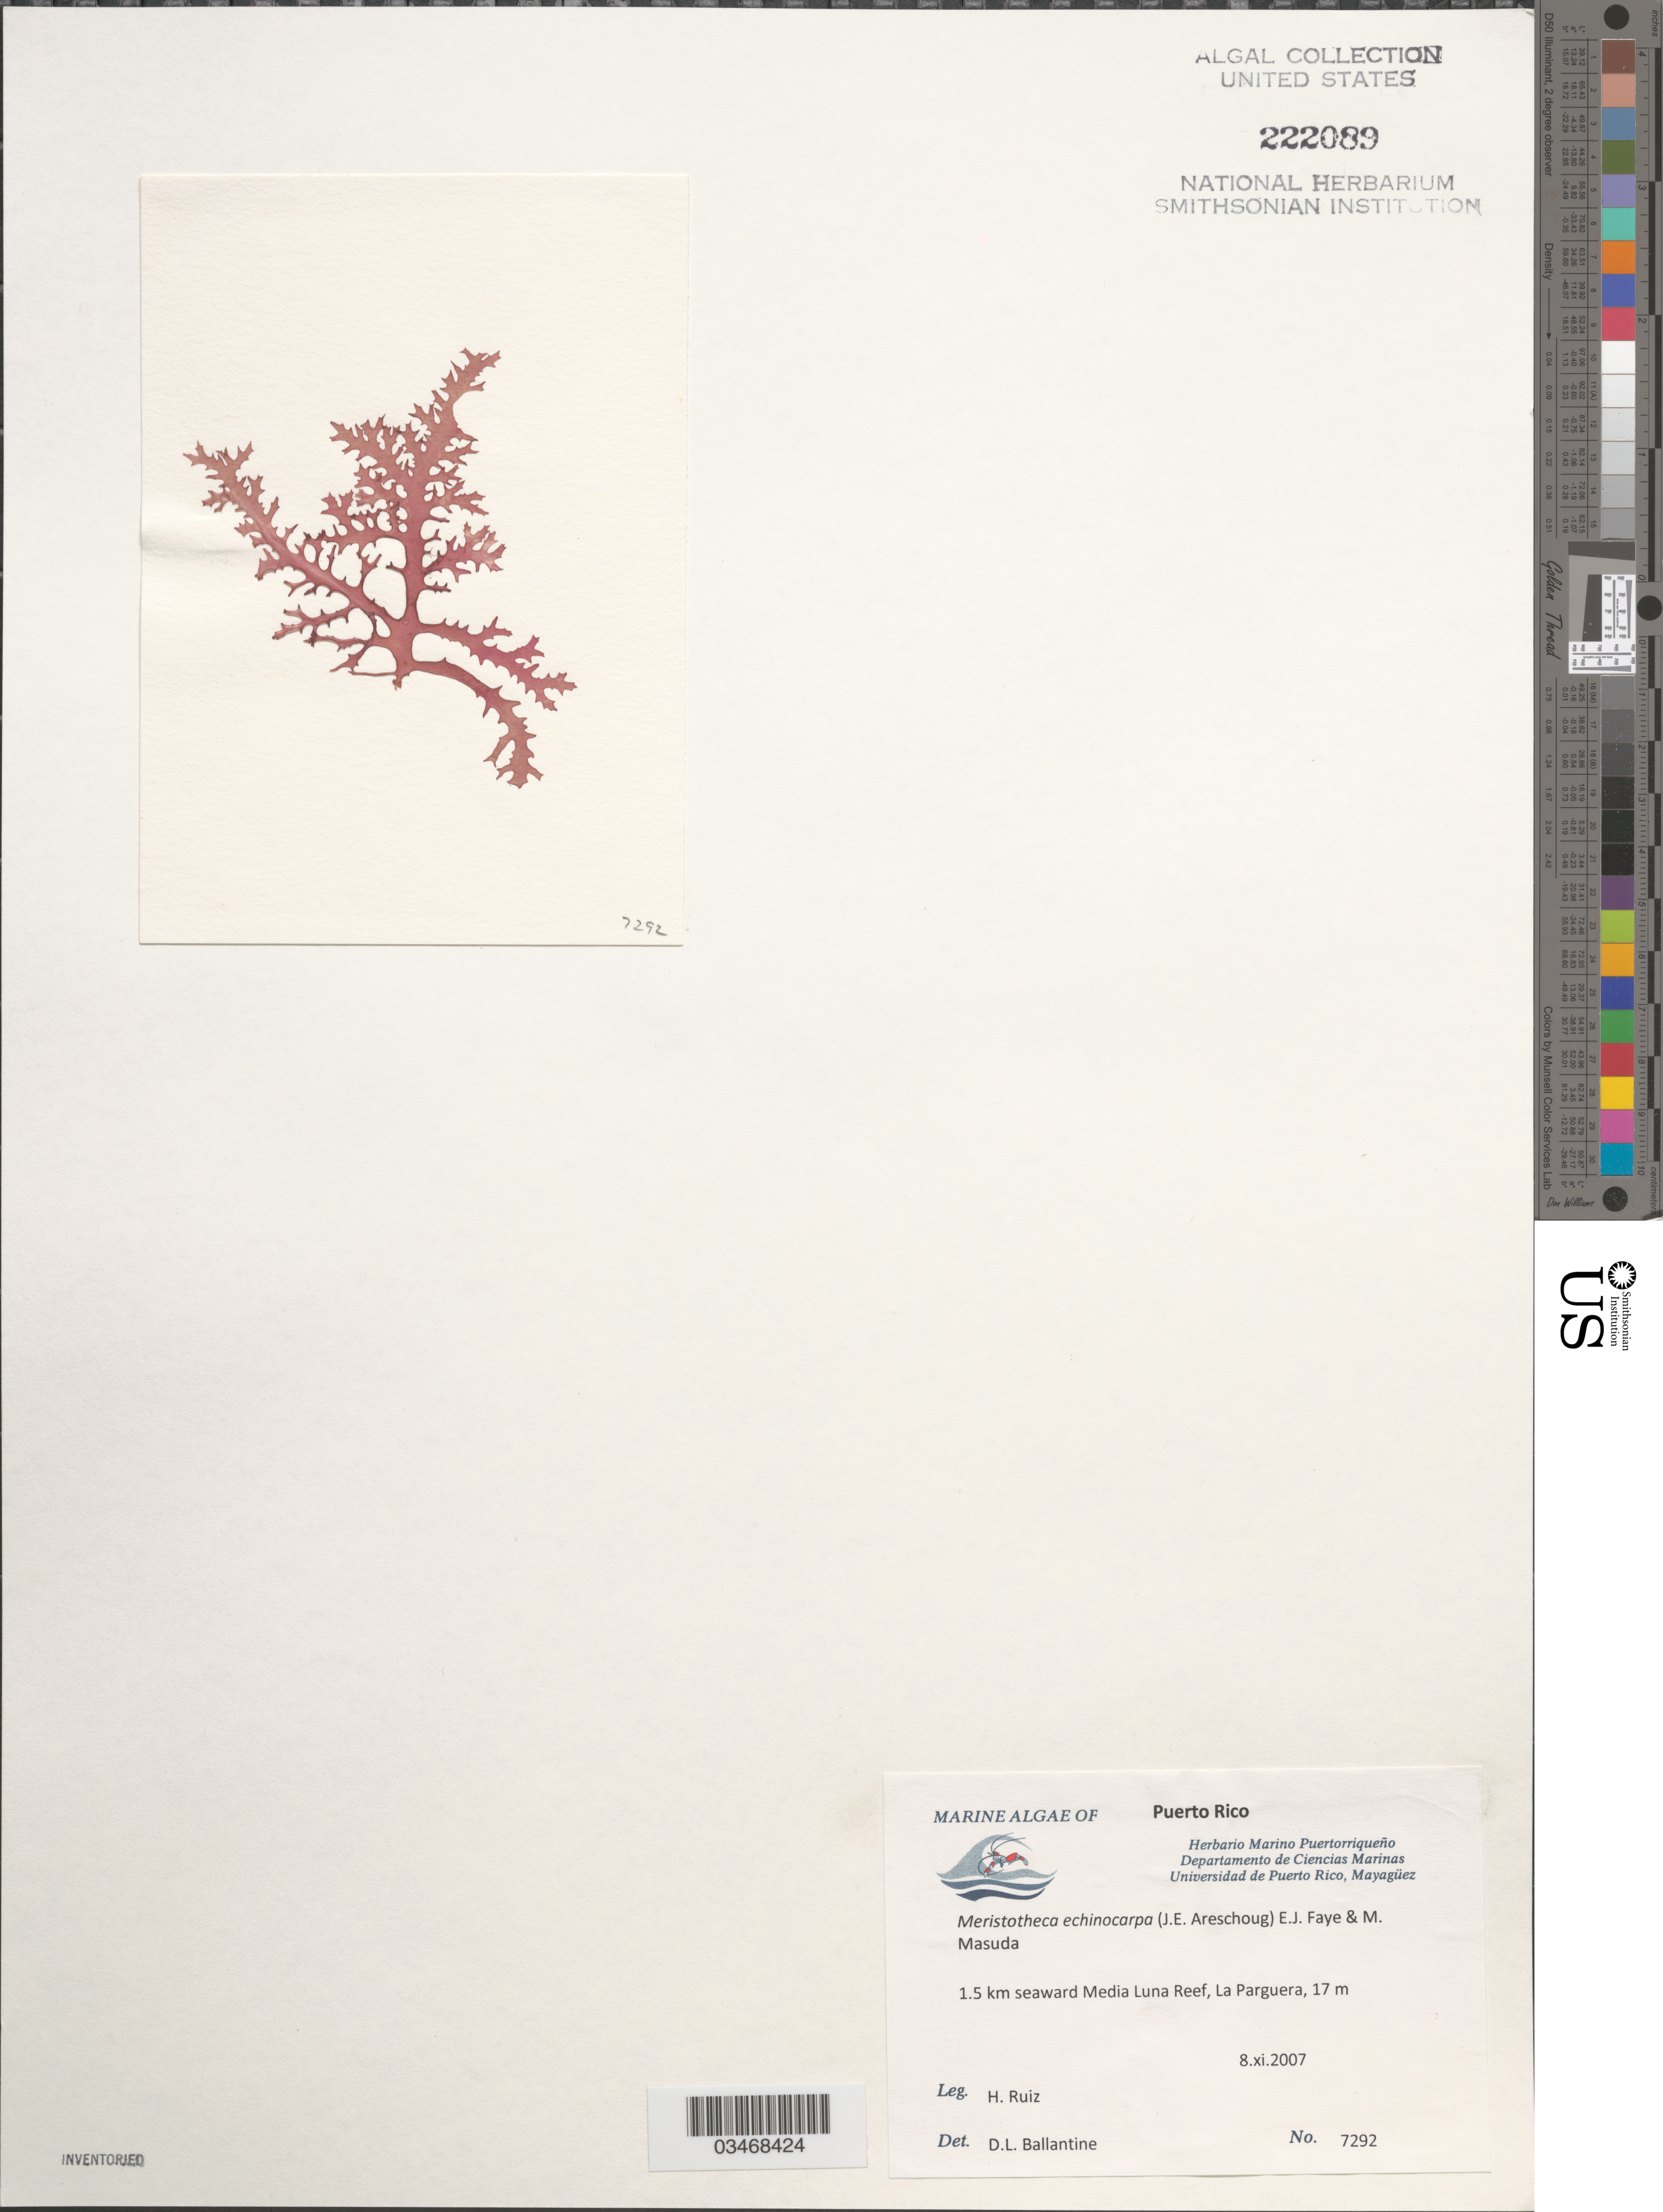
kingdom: Plantae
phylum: Rhodophyta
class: Florideophyceae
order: Gigartinales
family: Solieriaceae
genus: Meristotheca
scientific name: Meristotheca gelidium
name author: (J. Agardh) E.J. Faye & Masuda in E.J. Faye et al.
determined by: Ballantine, D. L.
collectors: H. Ruiz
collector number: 7292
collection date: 2007-11-08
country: Puerto Rico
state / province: Lajas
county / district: La Parguera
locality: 1.5 km seaward Media Luna Reef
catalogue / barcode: US 222089